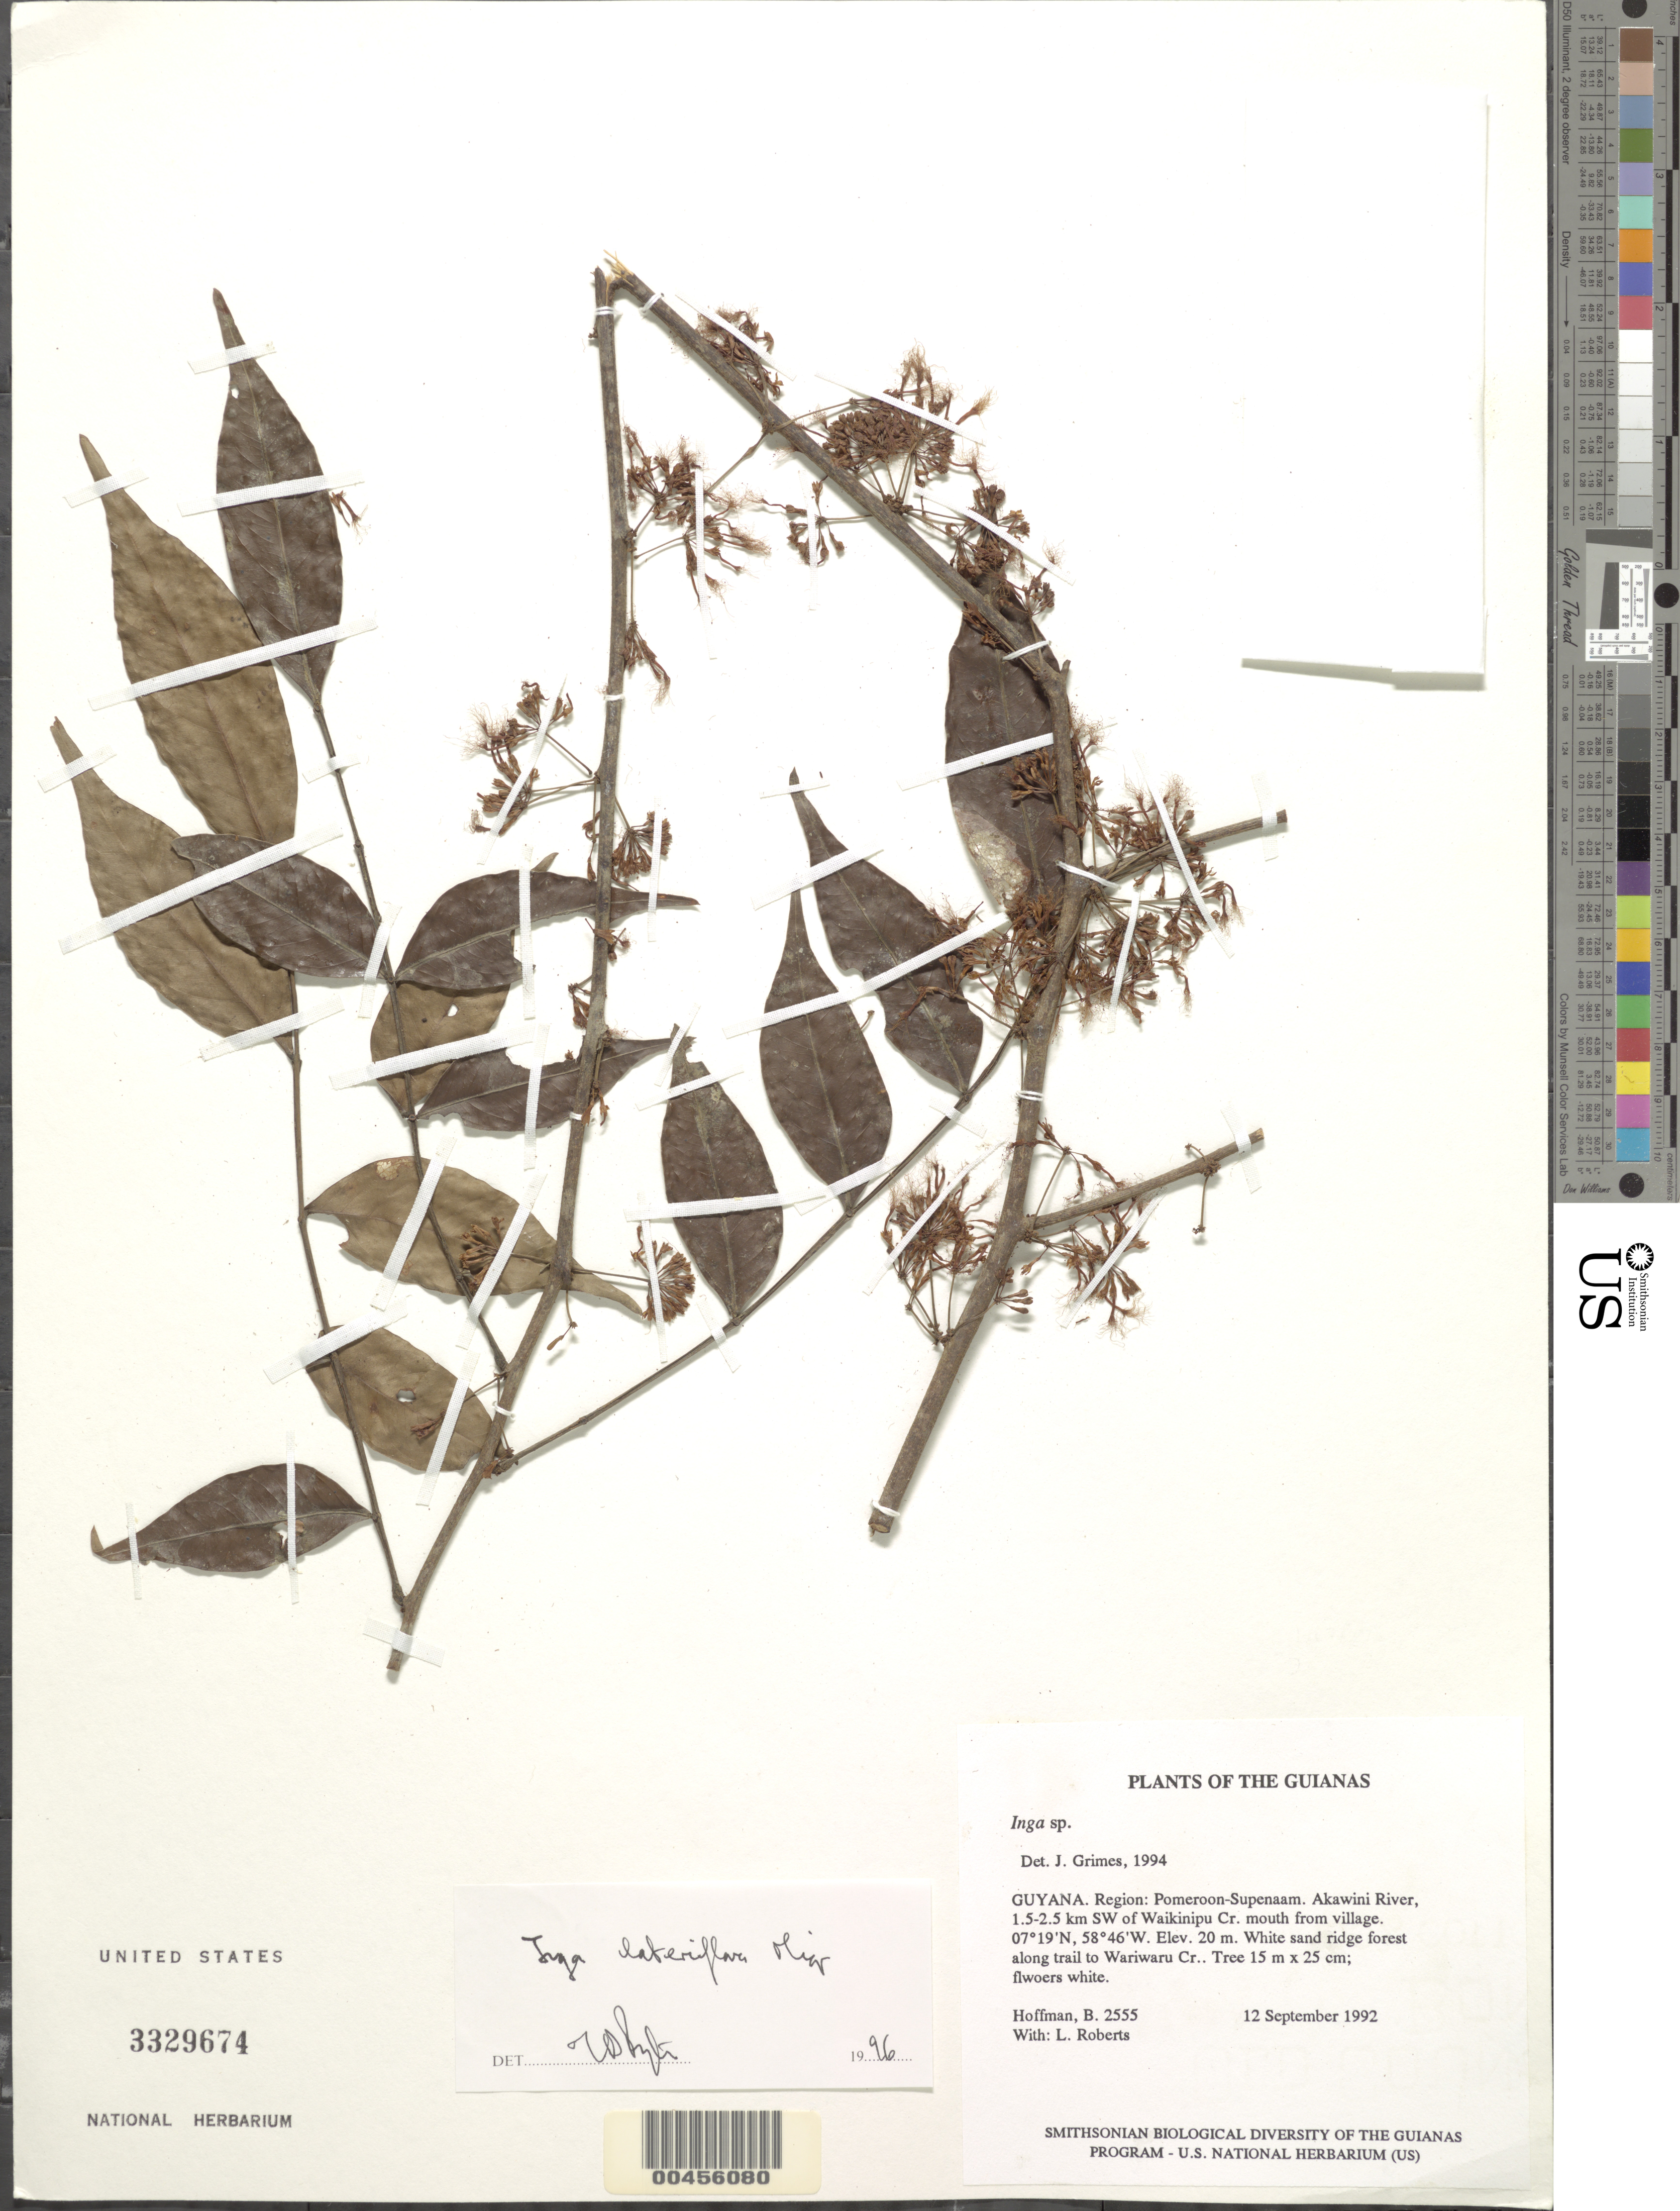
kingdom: Plantae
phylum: Tracheophyta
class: Magnoliopsida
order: Fabales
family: Fabaceae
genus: Inga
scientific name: Inga lateriflora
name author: Miq.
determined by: Pennington, T. D., (K)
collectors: B. Hoffman & L. Roberts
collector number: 2555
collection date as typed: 12 September 1992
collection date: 1992-09-12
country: Guyana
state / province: Pomeroon-Supenaam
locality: Akawini River, 1.5-2.5 km SW of Waikinipu Creek mouth, along trail from Wakinipu village to Wariwaru Creek (Pomeroon R.)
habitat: White sand ridge forest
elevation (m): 20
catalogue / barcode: US 3329674